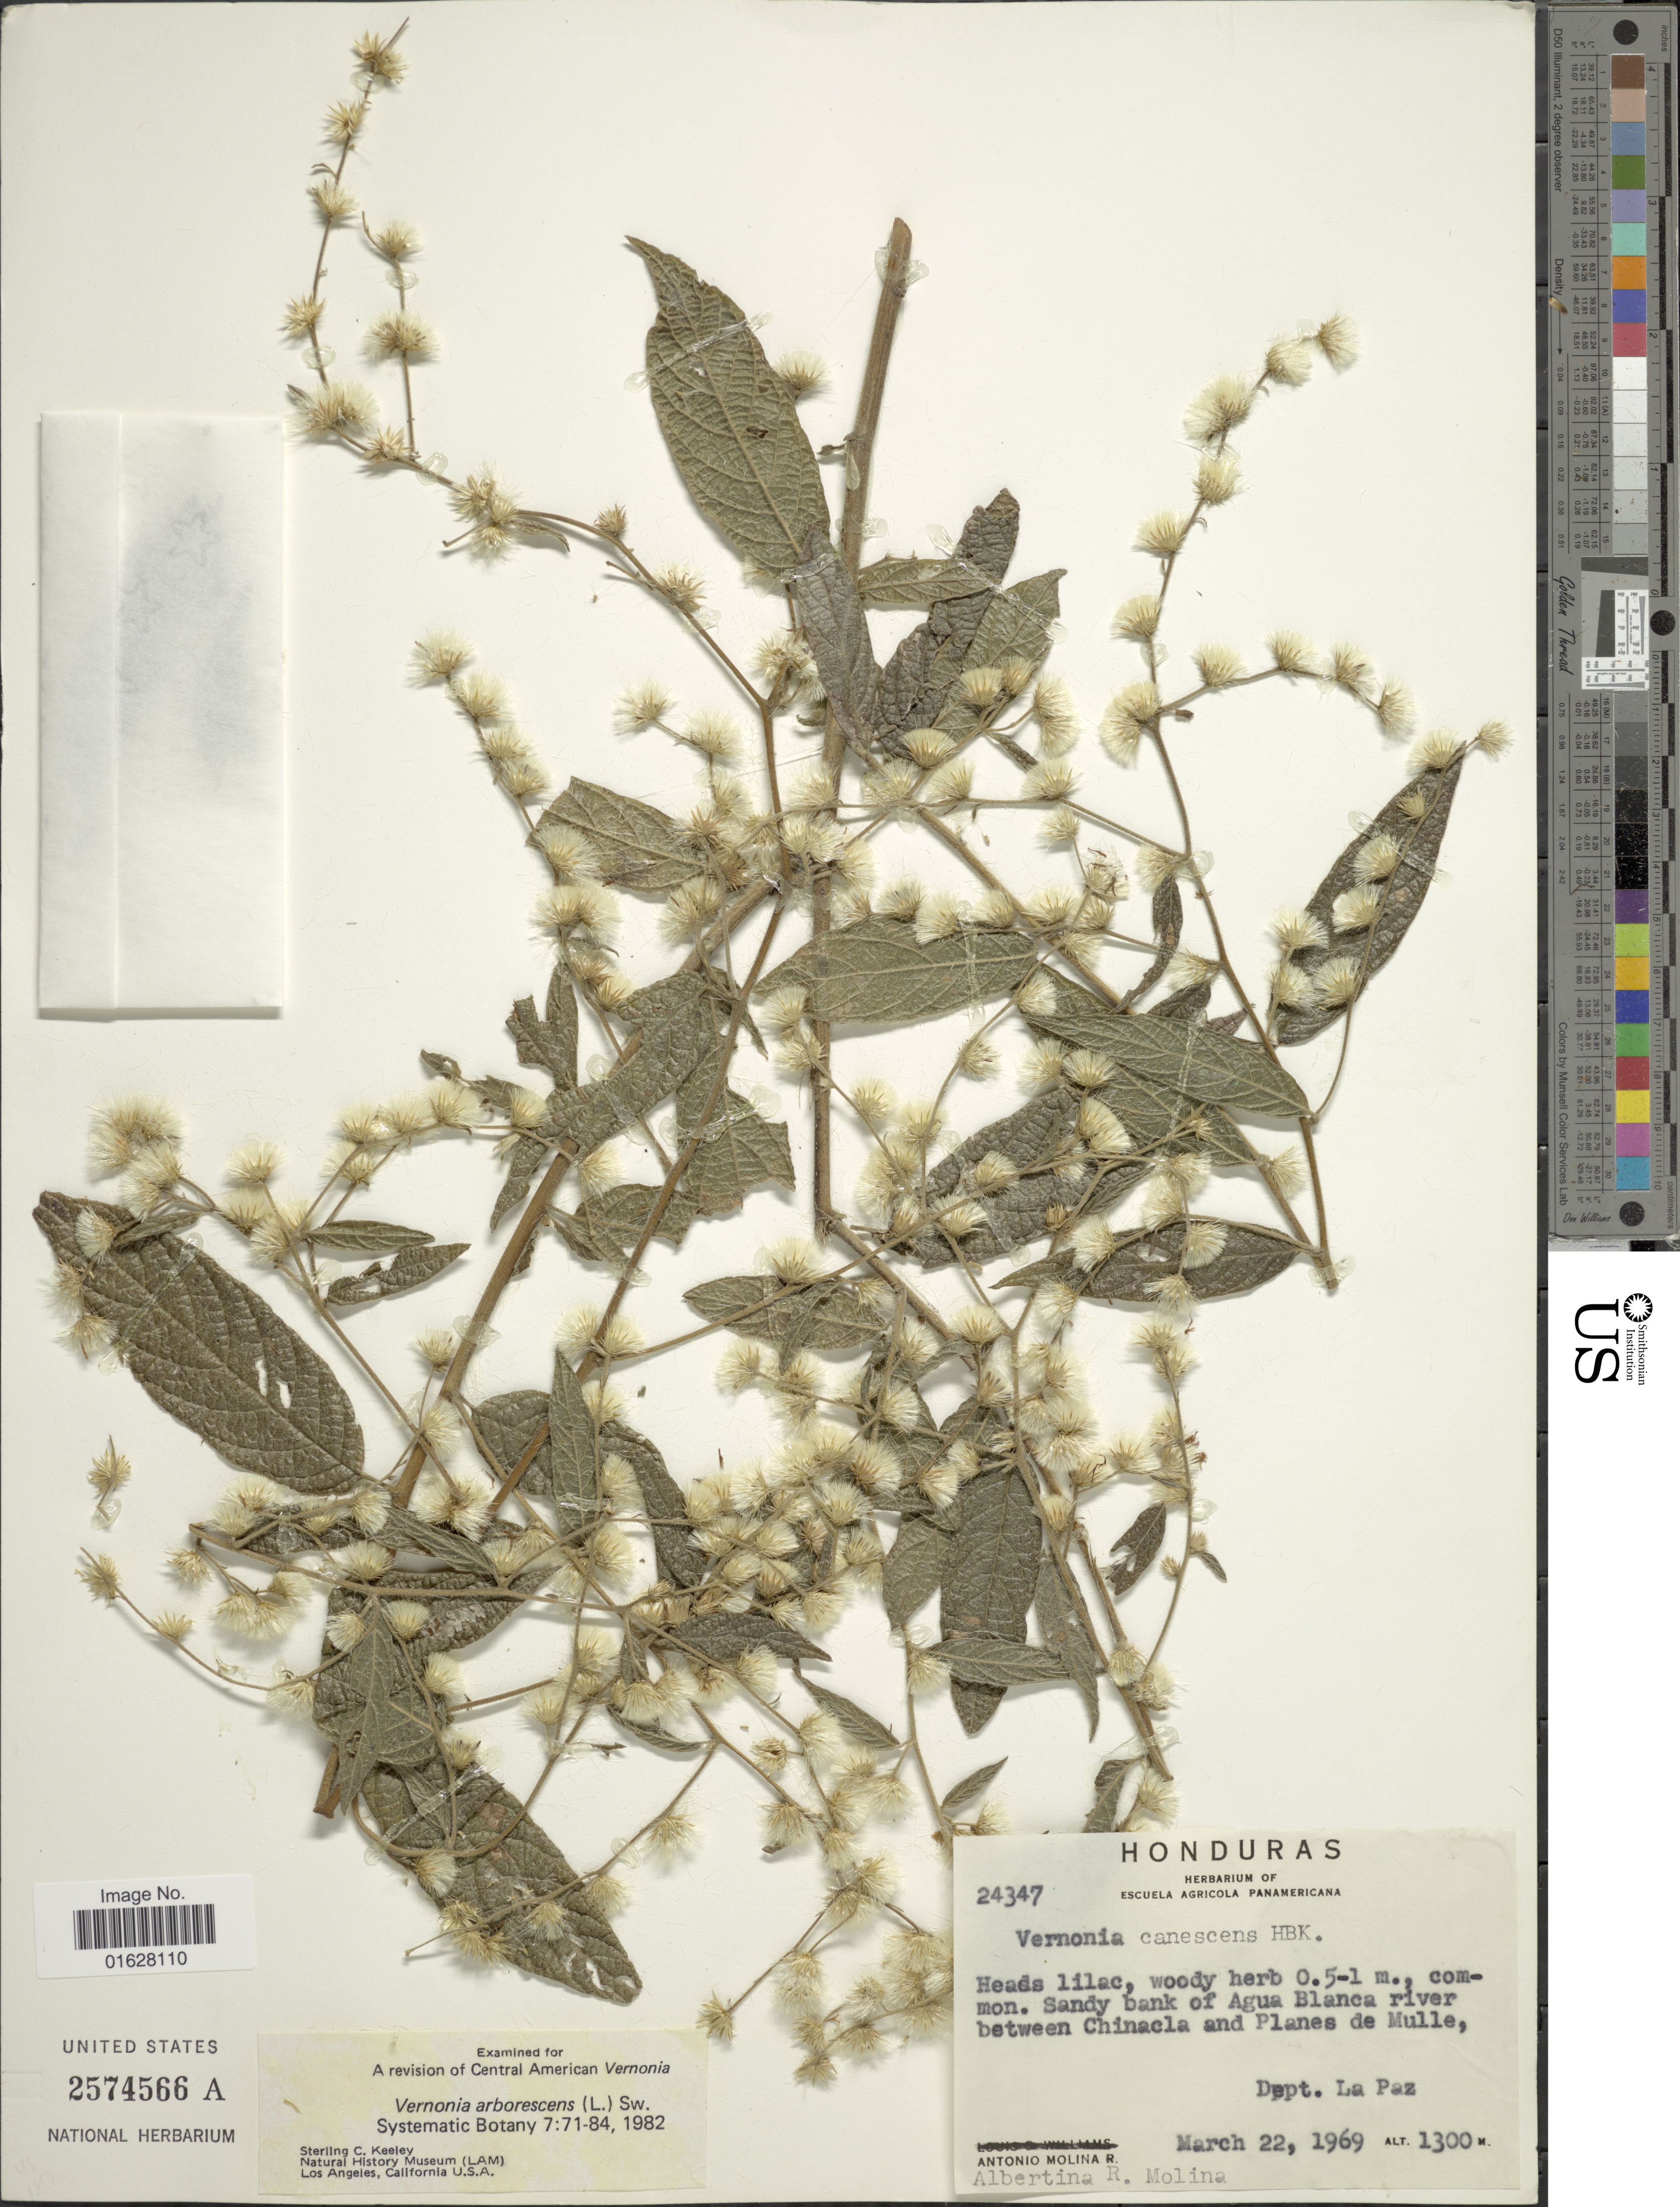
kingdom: Plantae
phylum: Tracheophyta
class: Magnoliopsida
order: Asterales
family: Asteraceae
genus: Lepidaploa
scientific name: Lepidaploa canescens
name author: (Kunth) H. Rob.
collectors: A. Molina R. & A. R. Molina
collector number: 24347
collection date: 1969-03-22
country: Honduras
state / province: La Paz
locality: Honduras. Sandy bank of Agua Blanca river between Chinacla and Planes de Mulle, Dept. La Paz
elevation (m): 1300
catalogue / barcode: US 2574566A